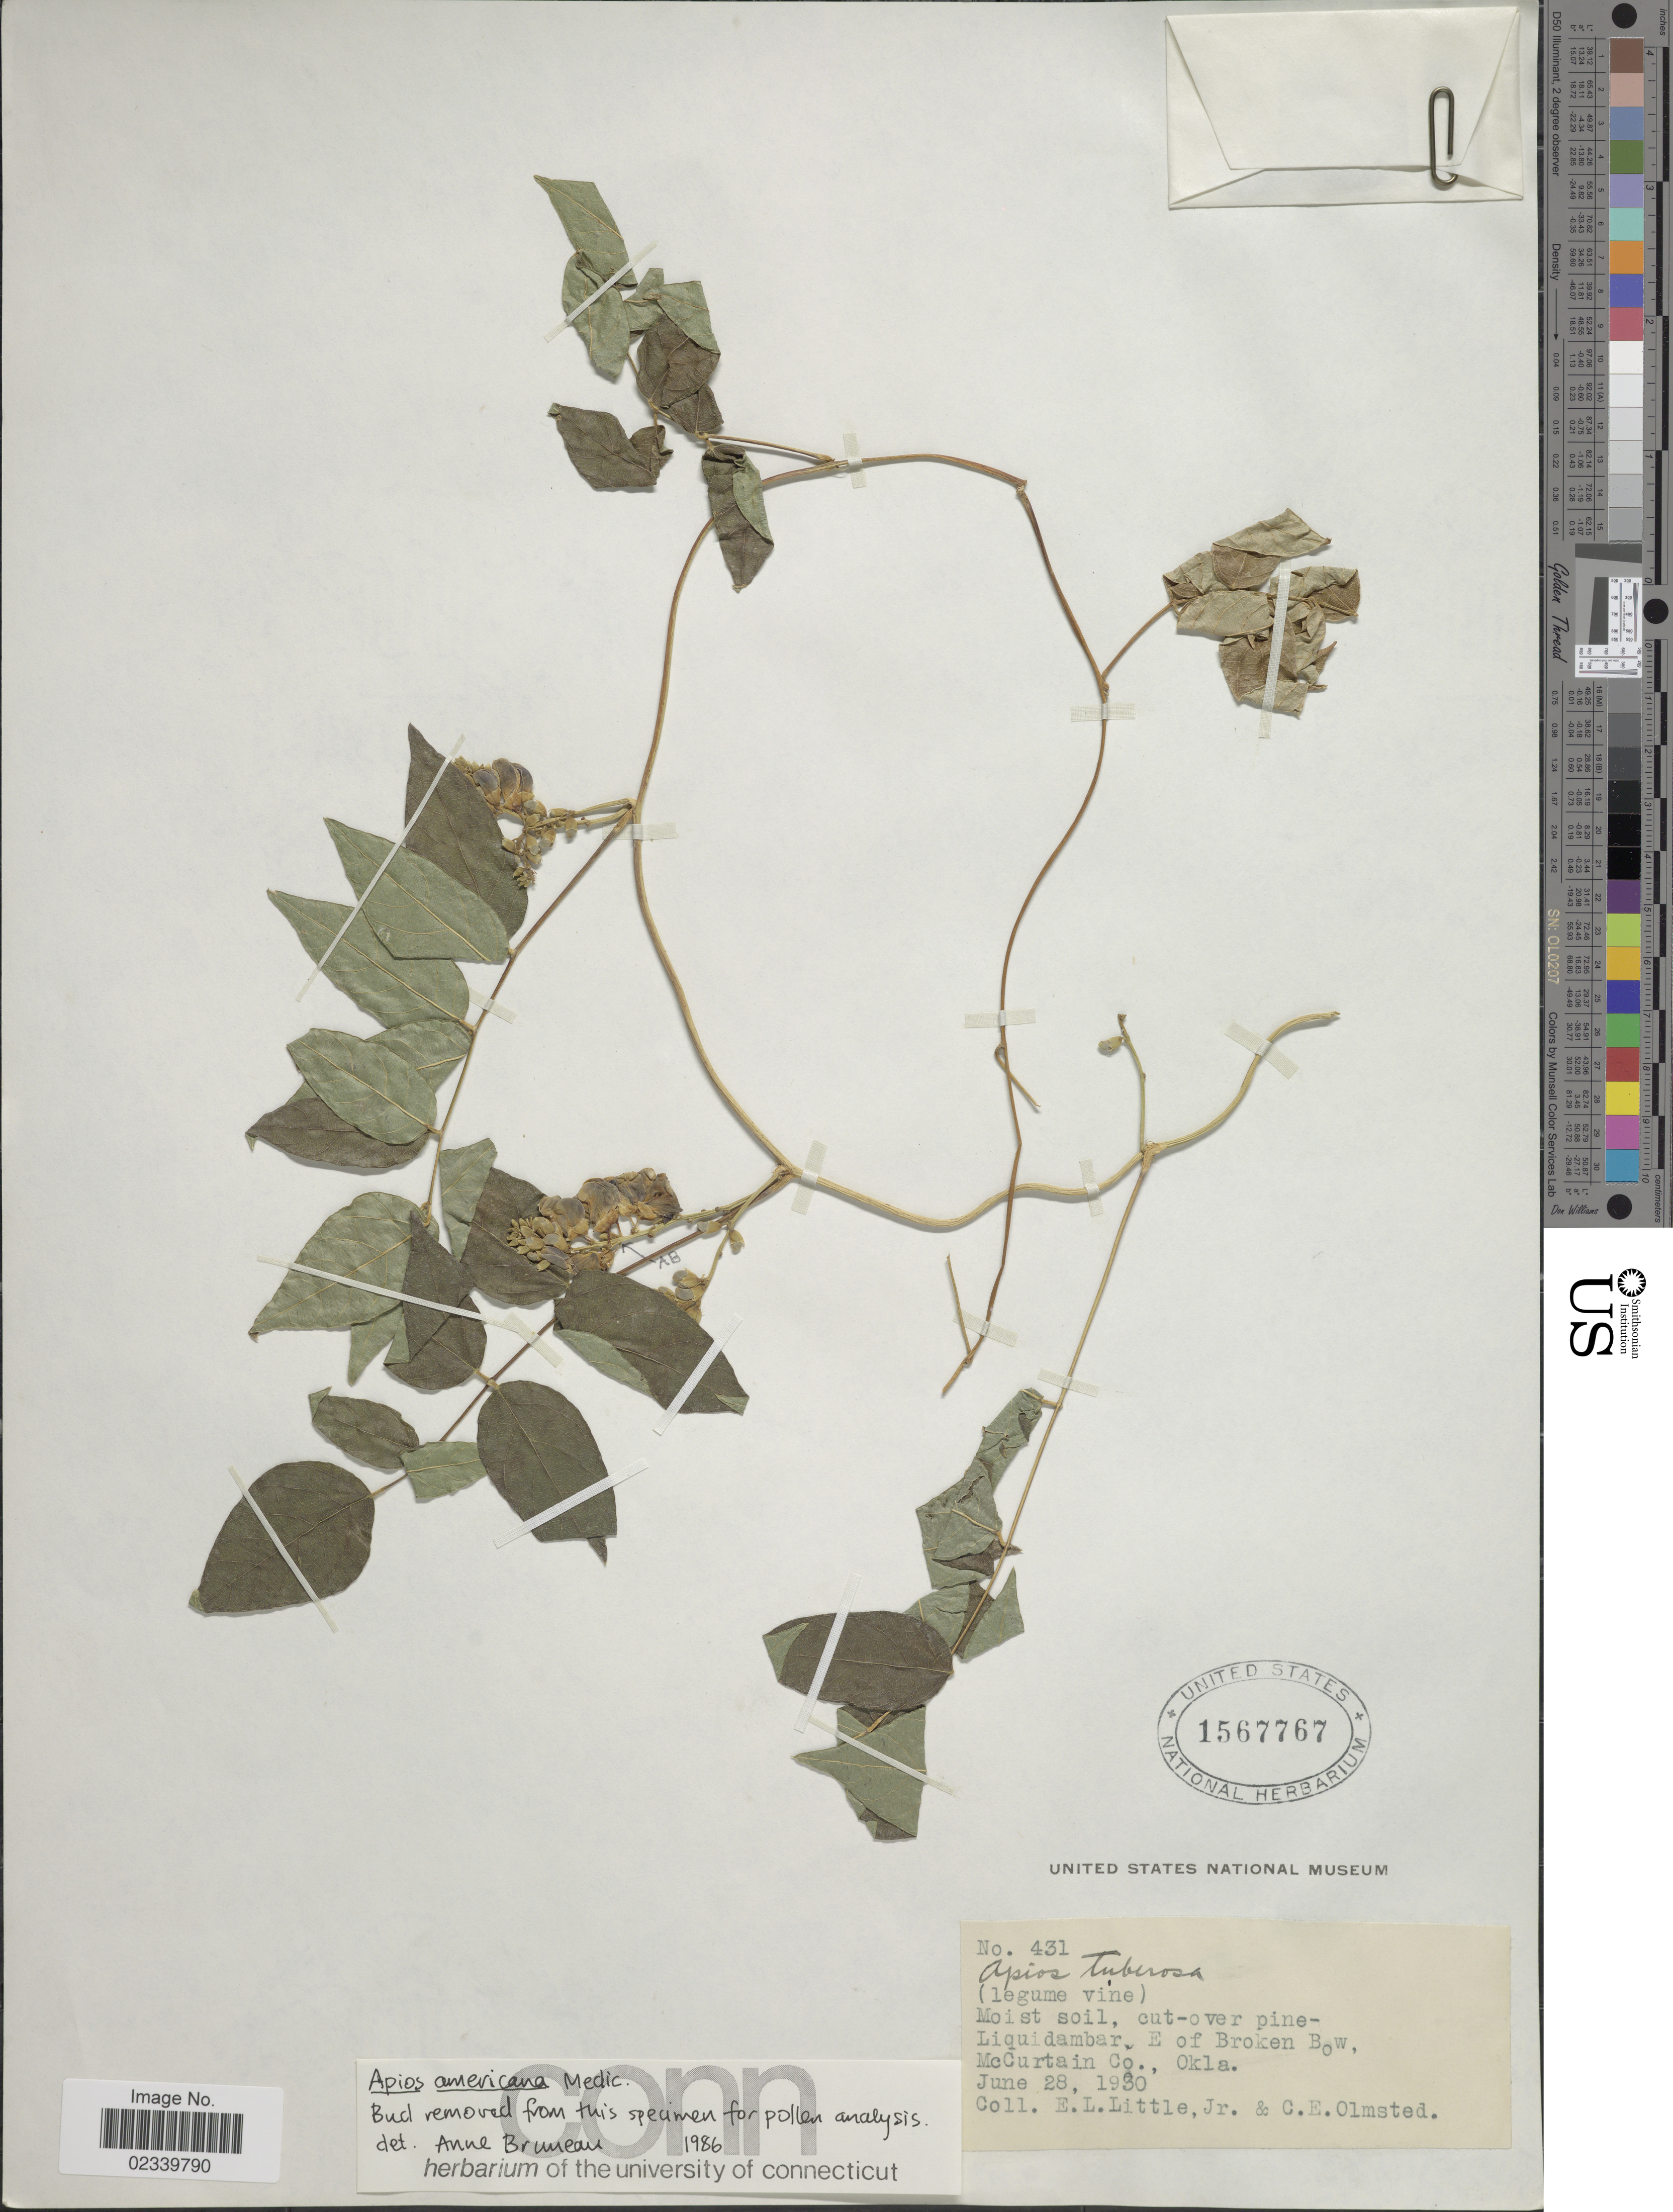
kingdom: Plantae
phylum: Tracheophyta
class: Magnoliopsida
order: Fabales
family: Fabaceae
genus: Apios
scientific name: Apios americana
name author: Medik.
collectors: E. L. Little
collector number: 431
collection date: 1930-06-28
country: United States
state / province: Oklahoma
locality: Liquidambar, E of Broken Bow McCurtain Co., Okla.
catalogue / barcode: US 1567767